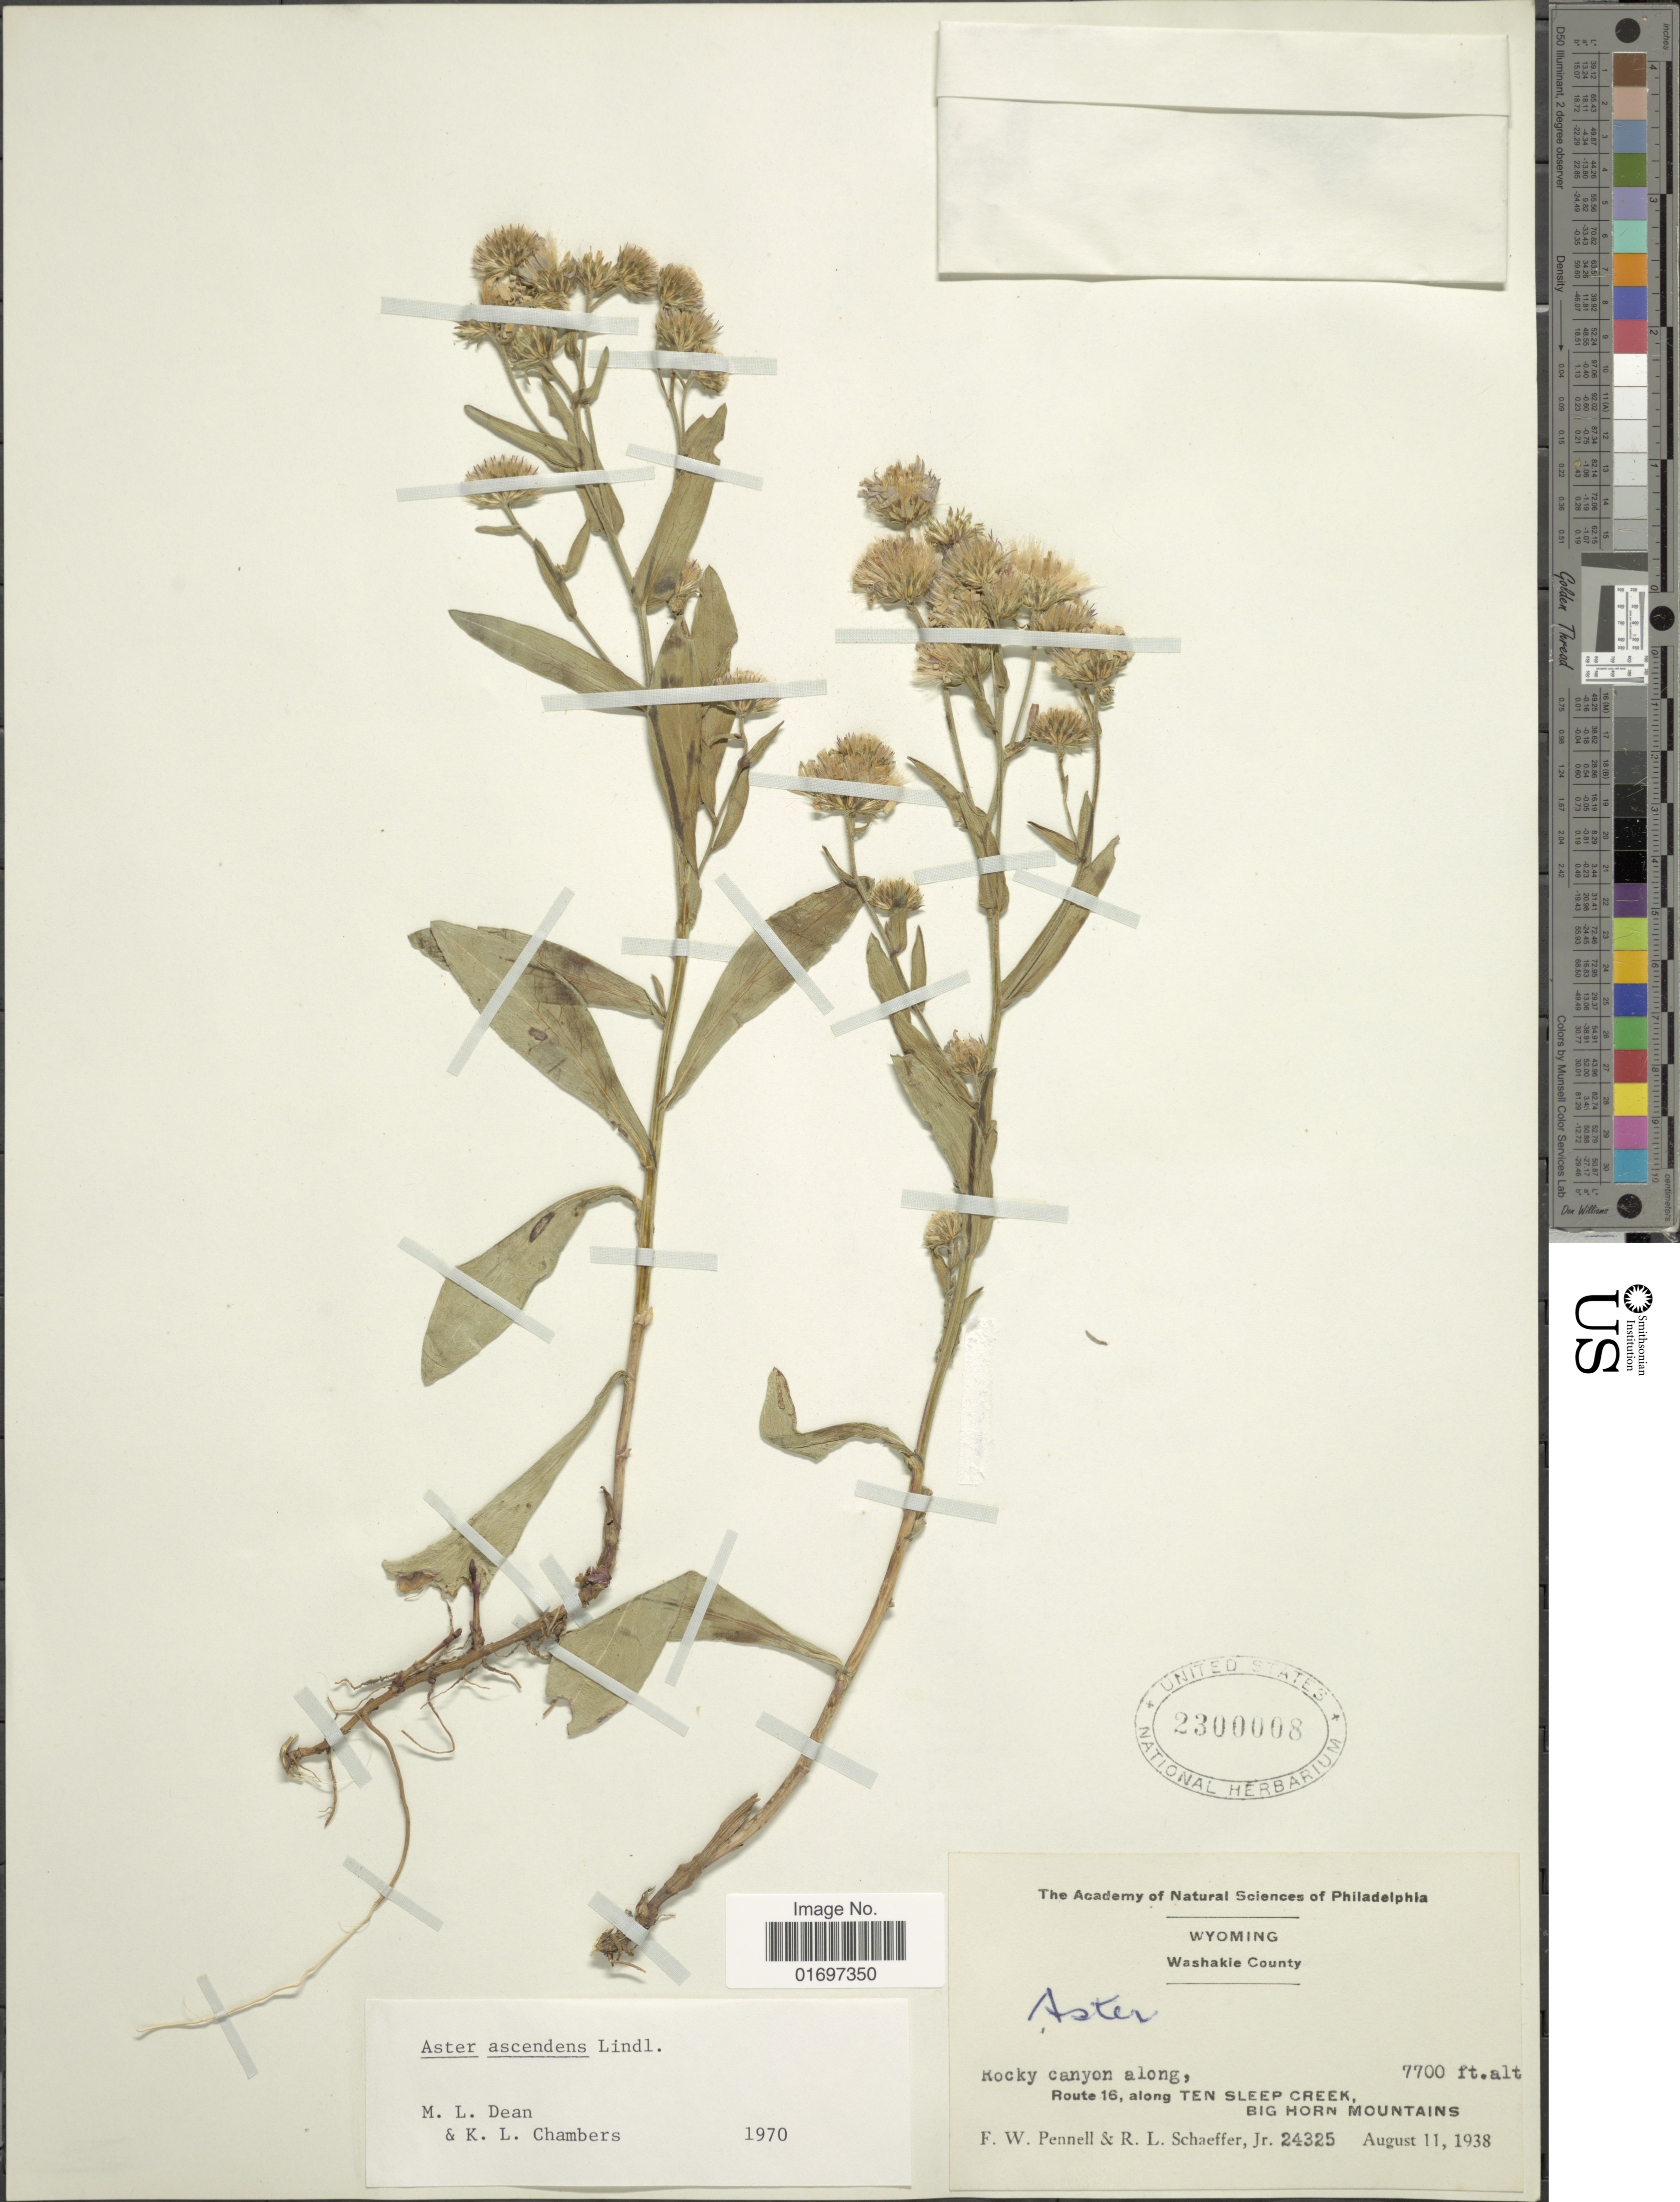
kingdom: Plantae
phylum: Tracheophyta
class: Magnoliopsida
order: Asterales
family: Asteraceae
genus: Symphyotrichum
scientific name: Symphyotrichum ascendens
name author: (Lindl.) G.L. Nesom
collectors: F. W. Pennell & R. L. Schaeffer Jr.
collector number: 24325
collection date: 1938-08-11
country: United States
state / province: Wyoming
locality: Wyoming. Washakie County. Rocky canyon along, Route 16, along Ten Sleep Creek, Big Horn Mountains.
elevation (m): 2347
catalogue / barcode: US 2300008